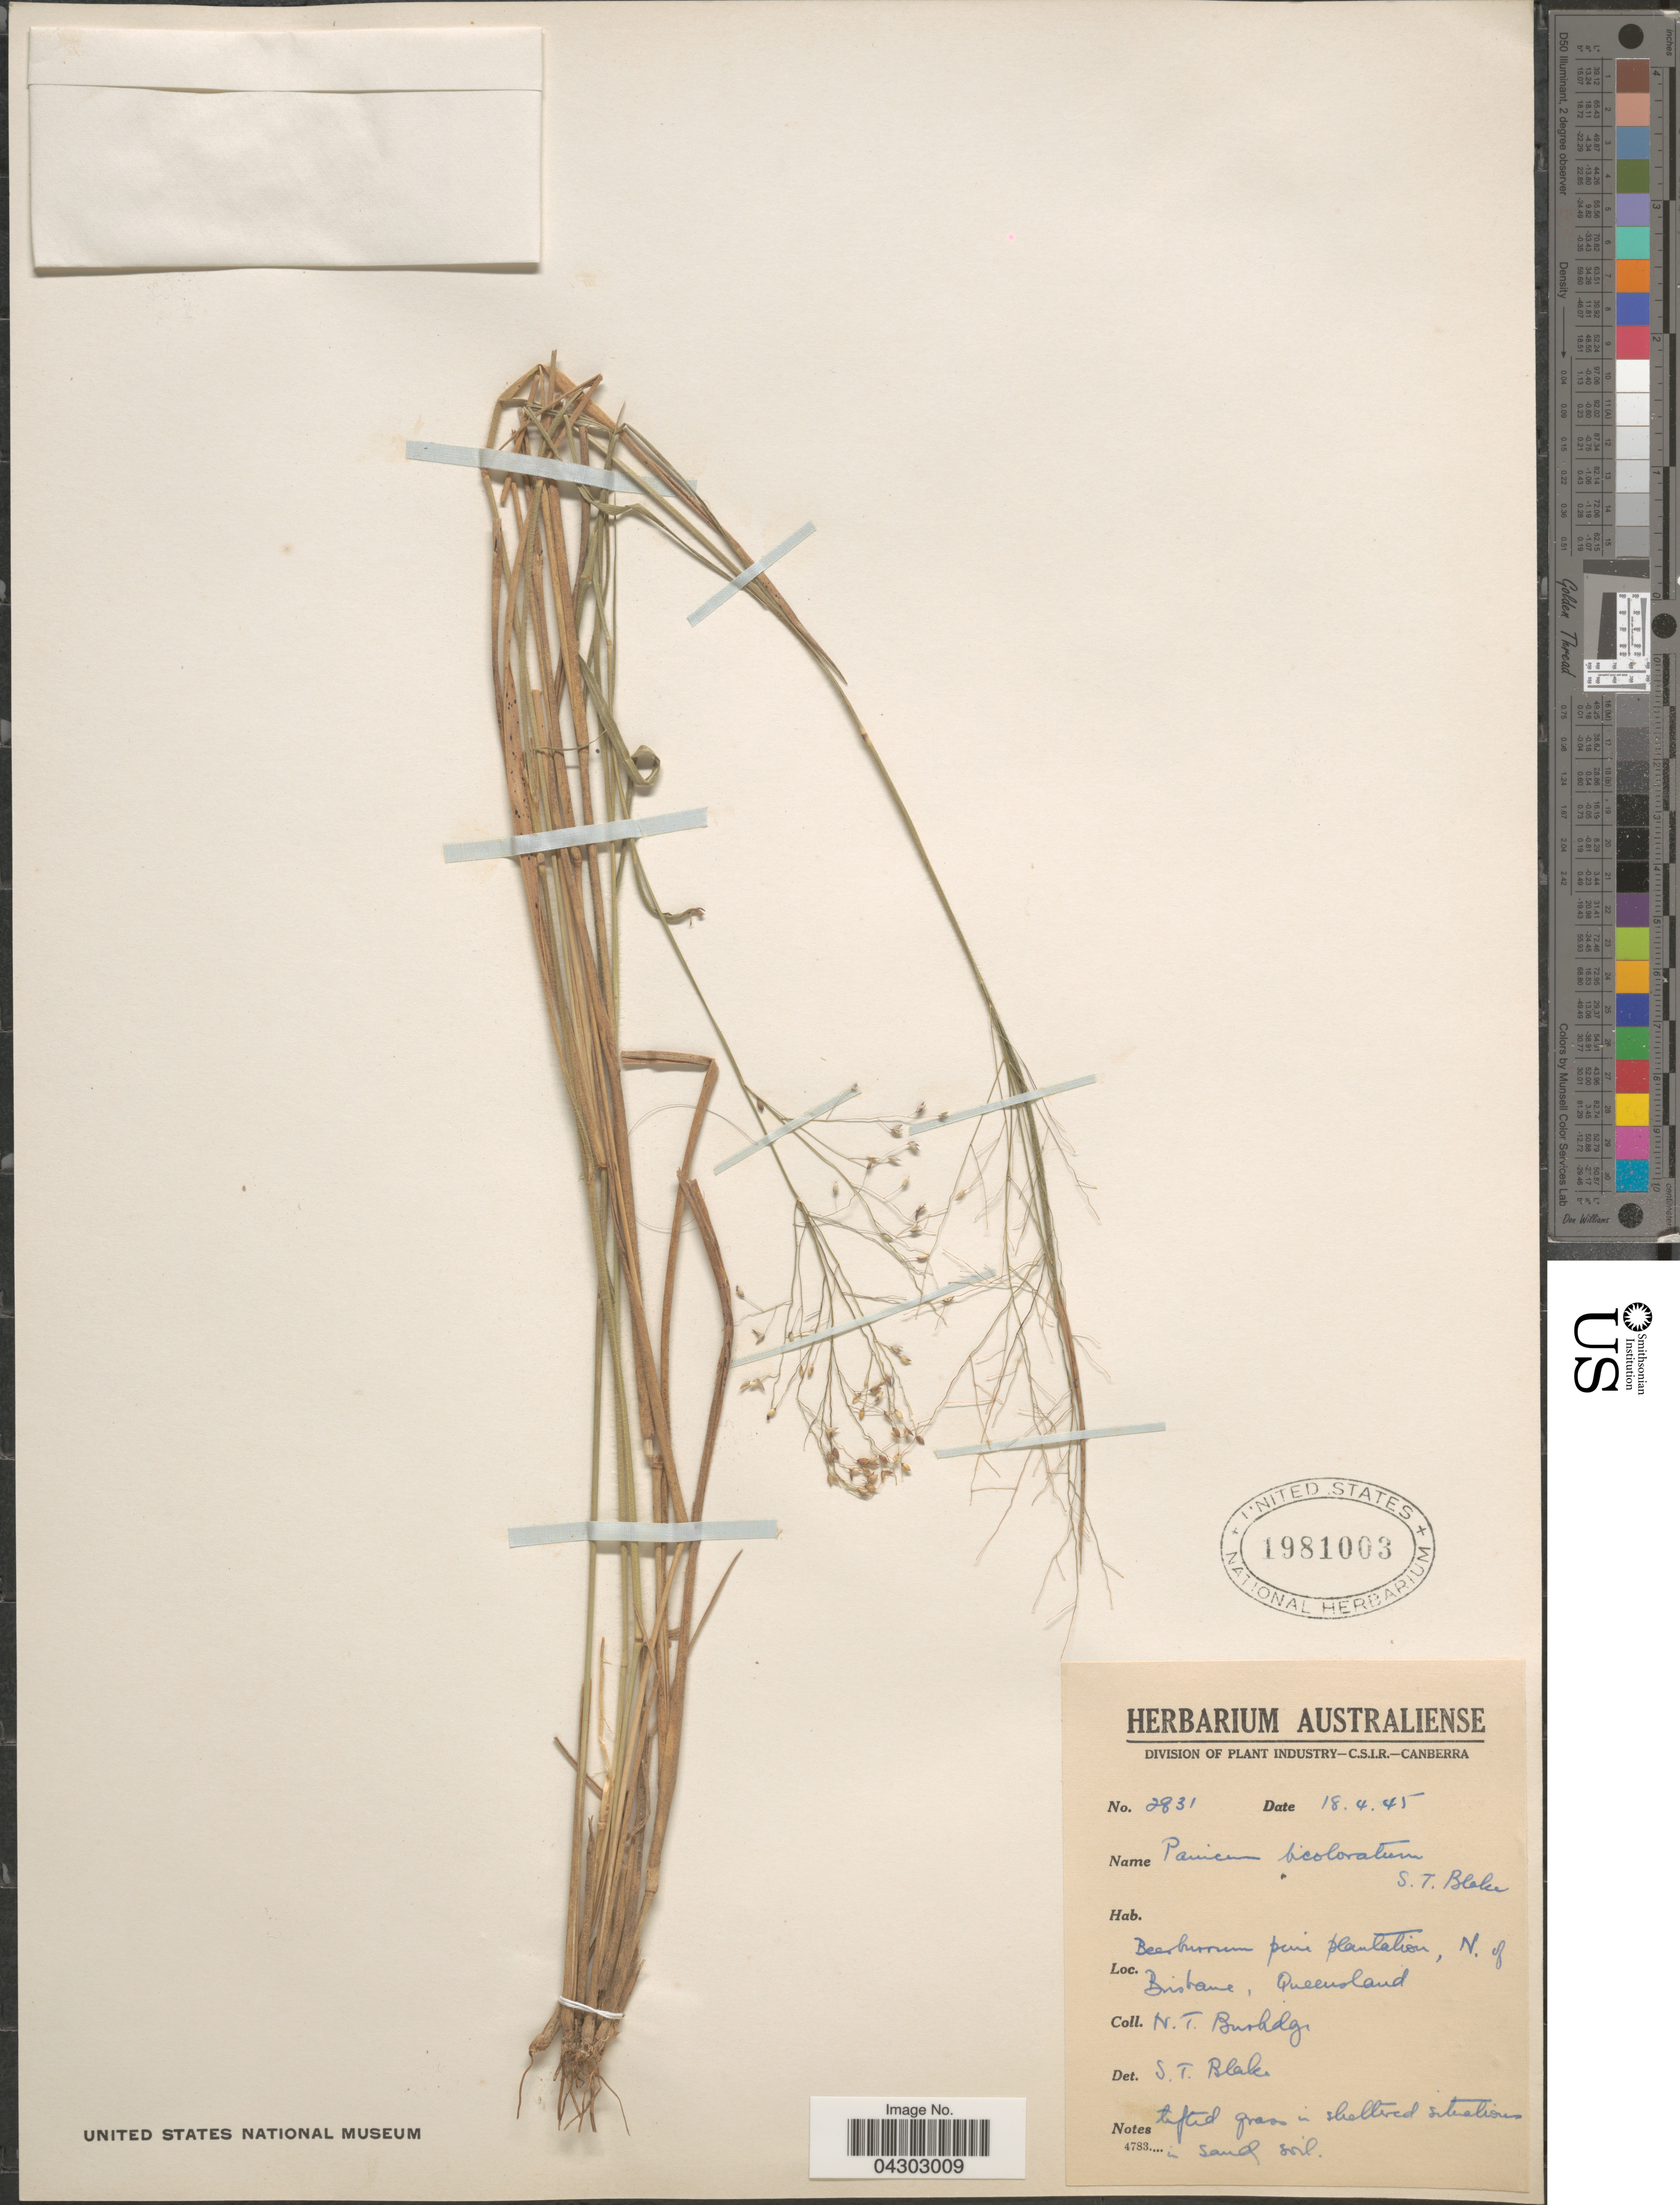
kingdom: Plantae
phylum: Tracheophyta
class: Liliopsida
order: Poales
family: Poaceae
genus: Panicum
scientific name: Panicum bicoloratum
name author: S.T. Blake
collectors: N. T. Burbidge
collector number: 2831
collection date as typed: Transcribed d/m/y: 18/4/45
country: Australia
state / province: Queensland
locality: Beerburrum pine plantation, n. of Brisbane.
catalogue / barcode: US 1981003